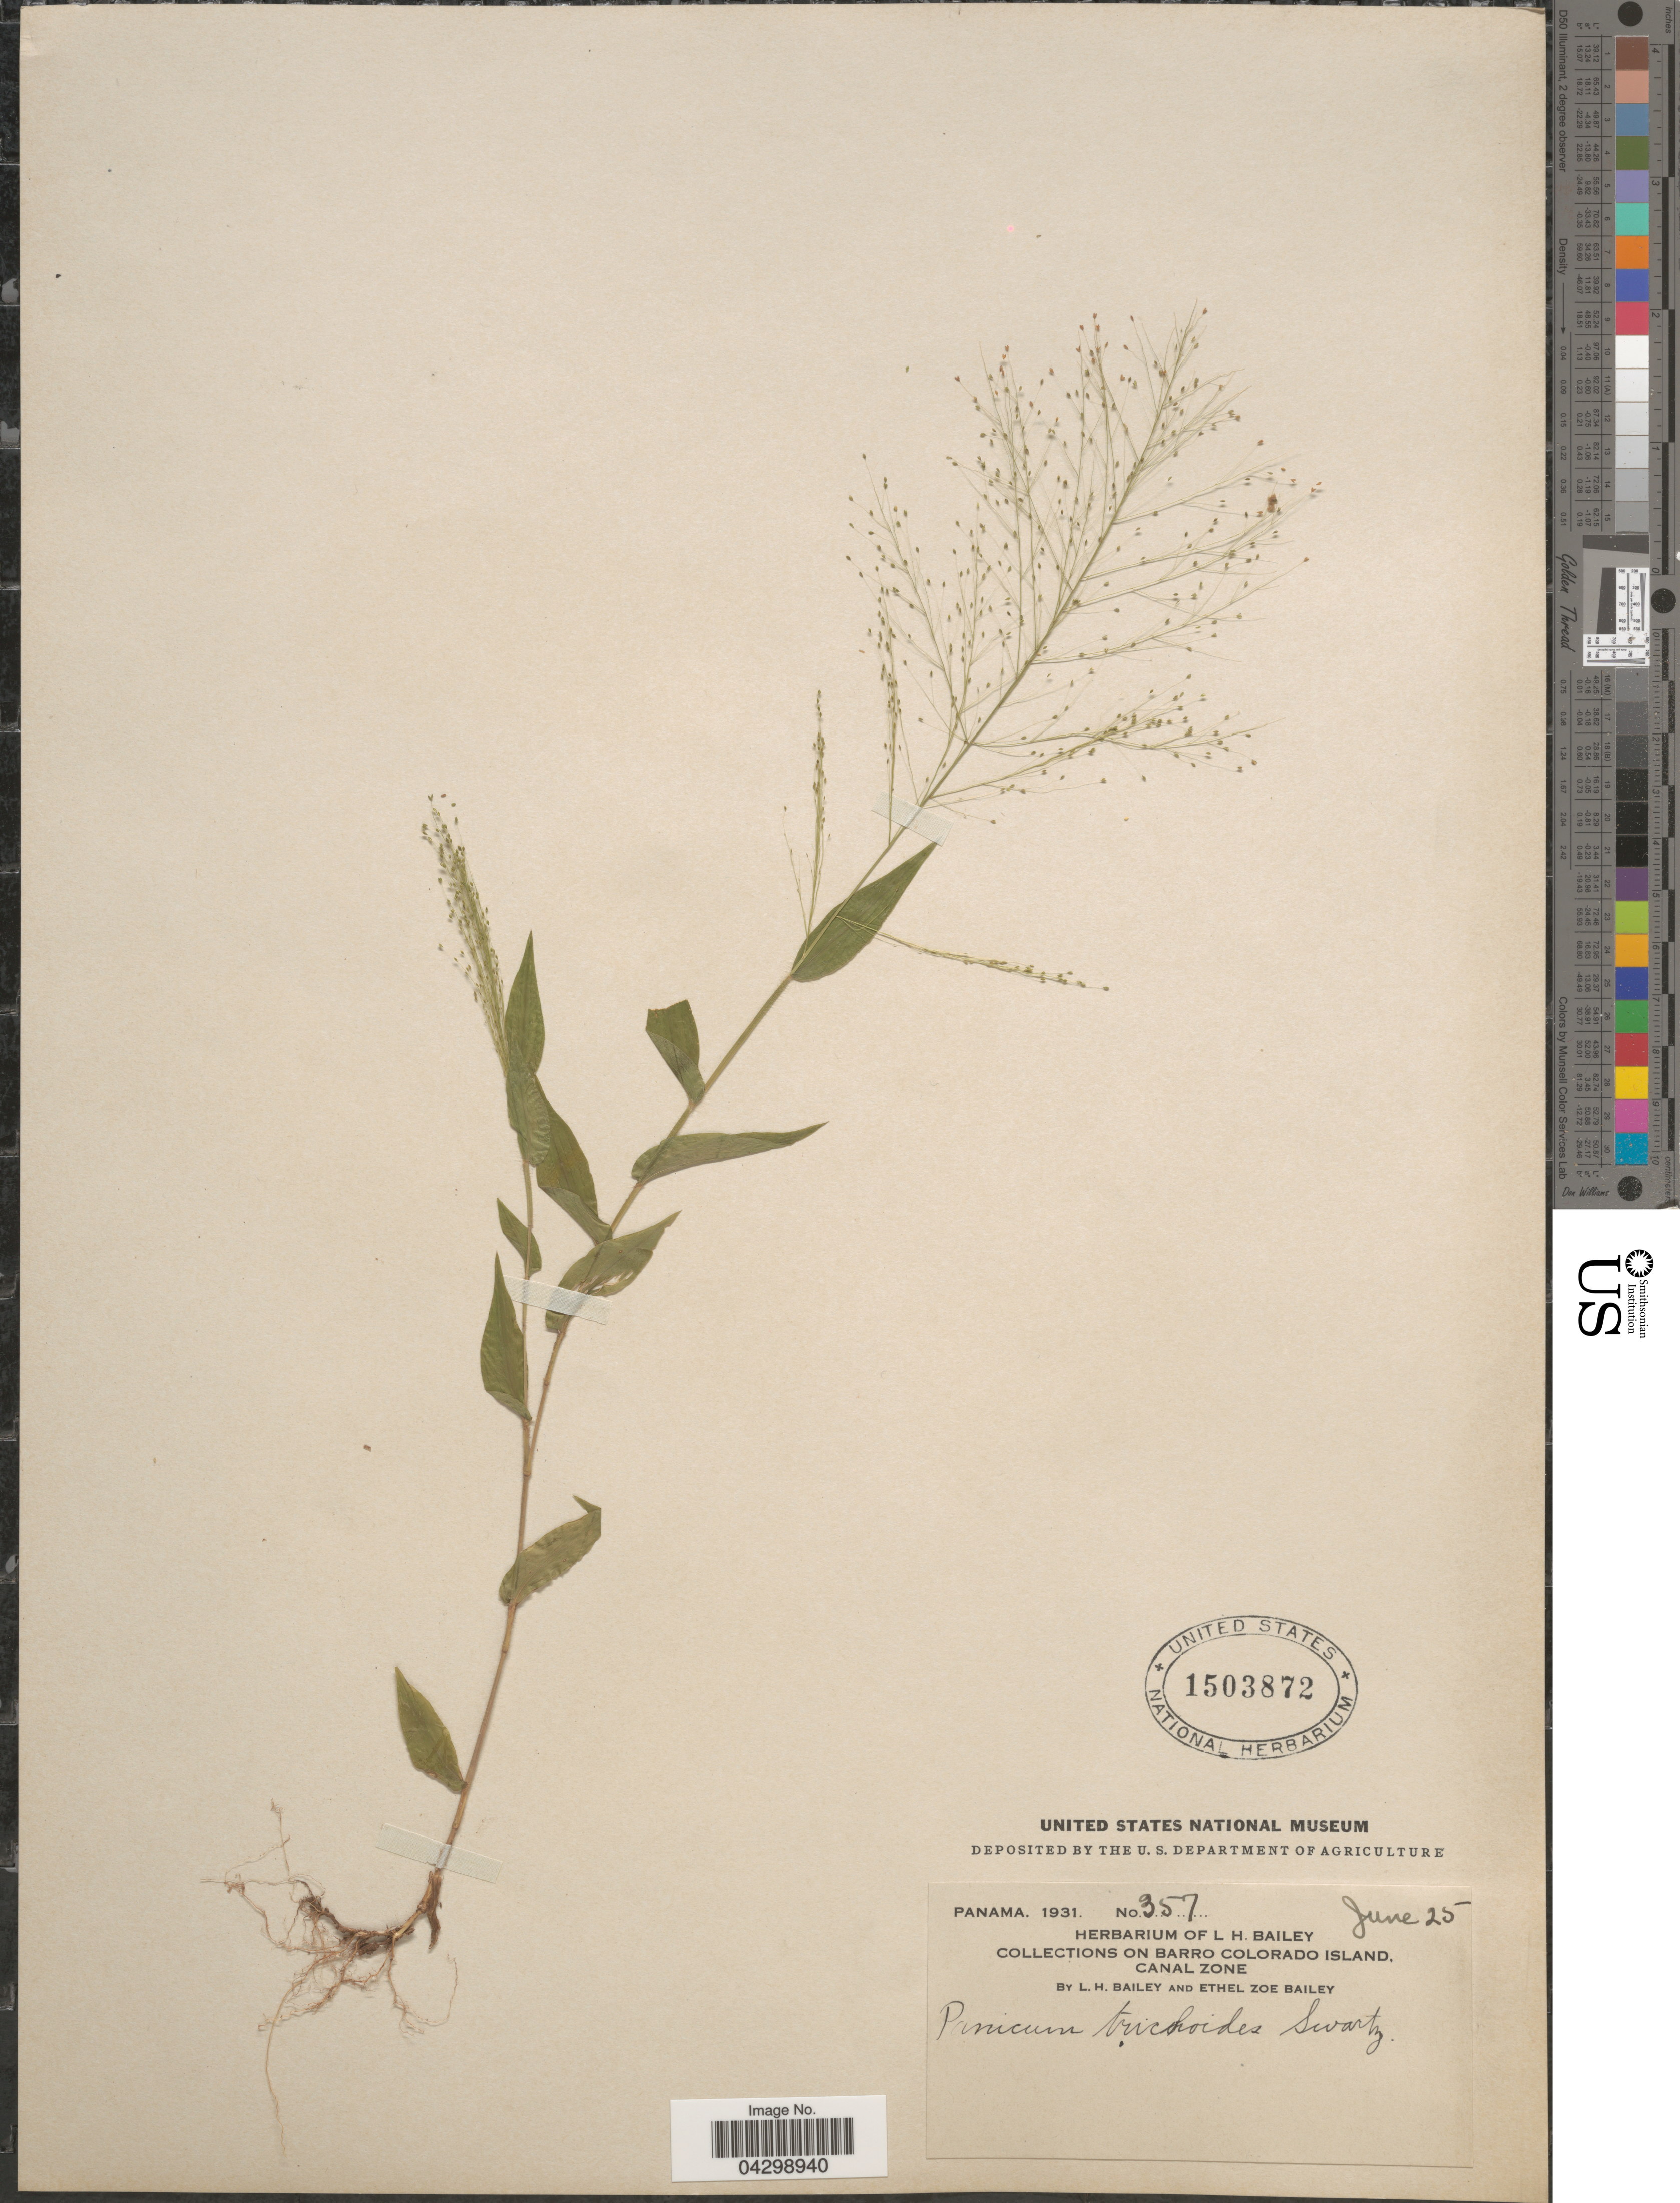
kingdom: Plantae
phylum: Tracheophyta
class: Liliopsida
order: Poales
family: Poaceae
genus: Panicum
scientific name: Panicum trichoides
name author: Sw.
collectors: L. H. Bailey & E. Z. Bailey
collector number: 357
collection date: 1931-06-25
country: Panama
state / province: Colón / Panamá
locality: On Barro Colorado Island, Canal Zone.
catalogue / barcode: US 1503872